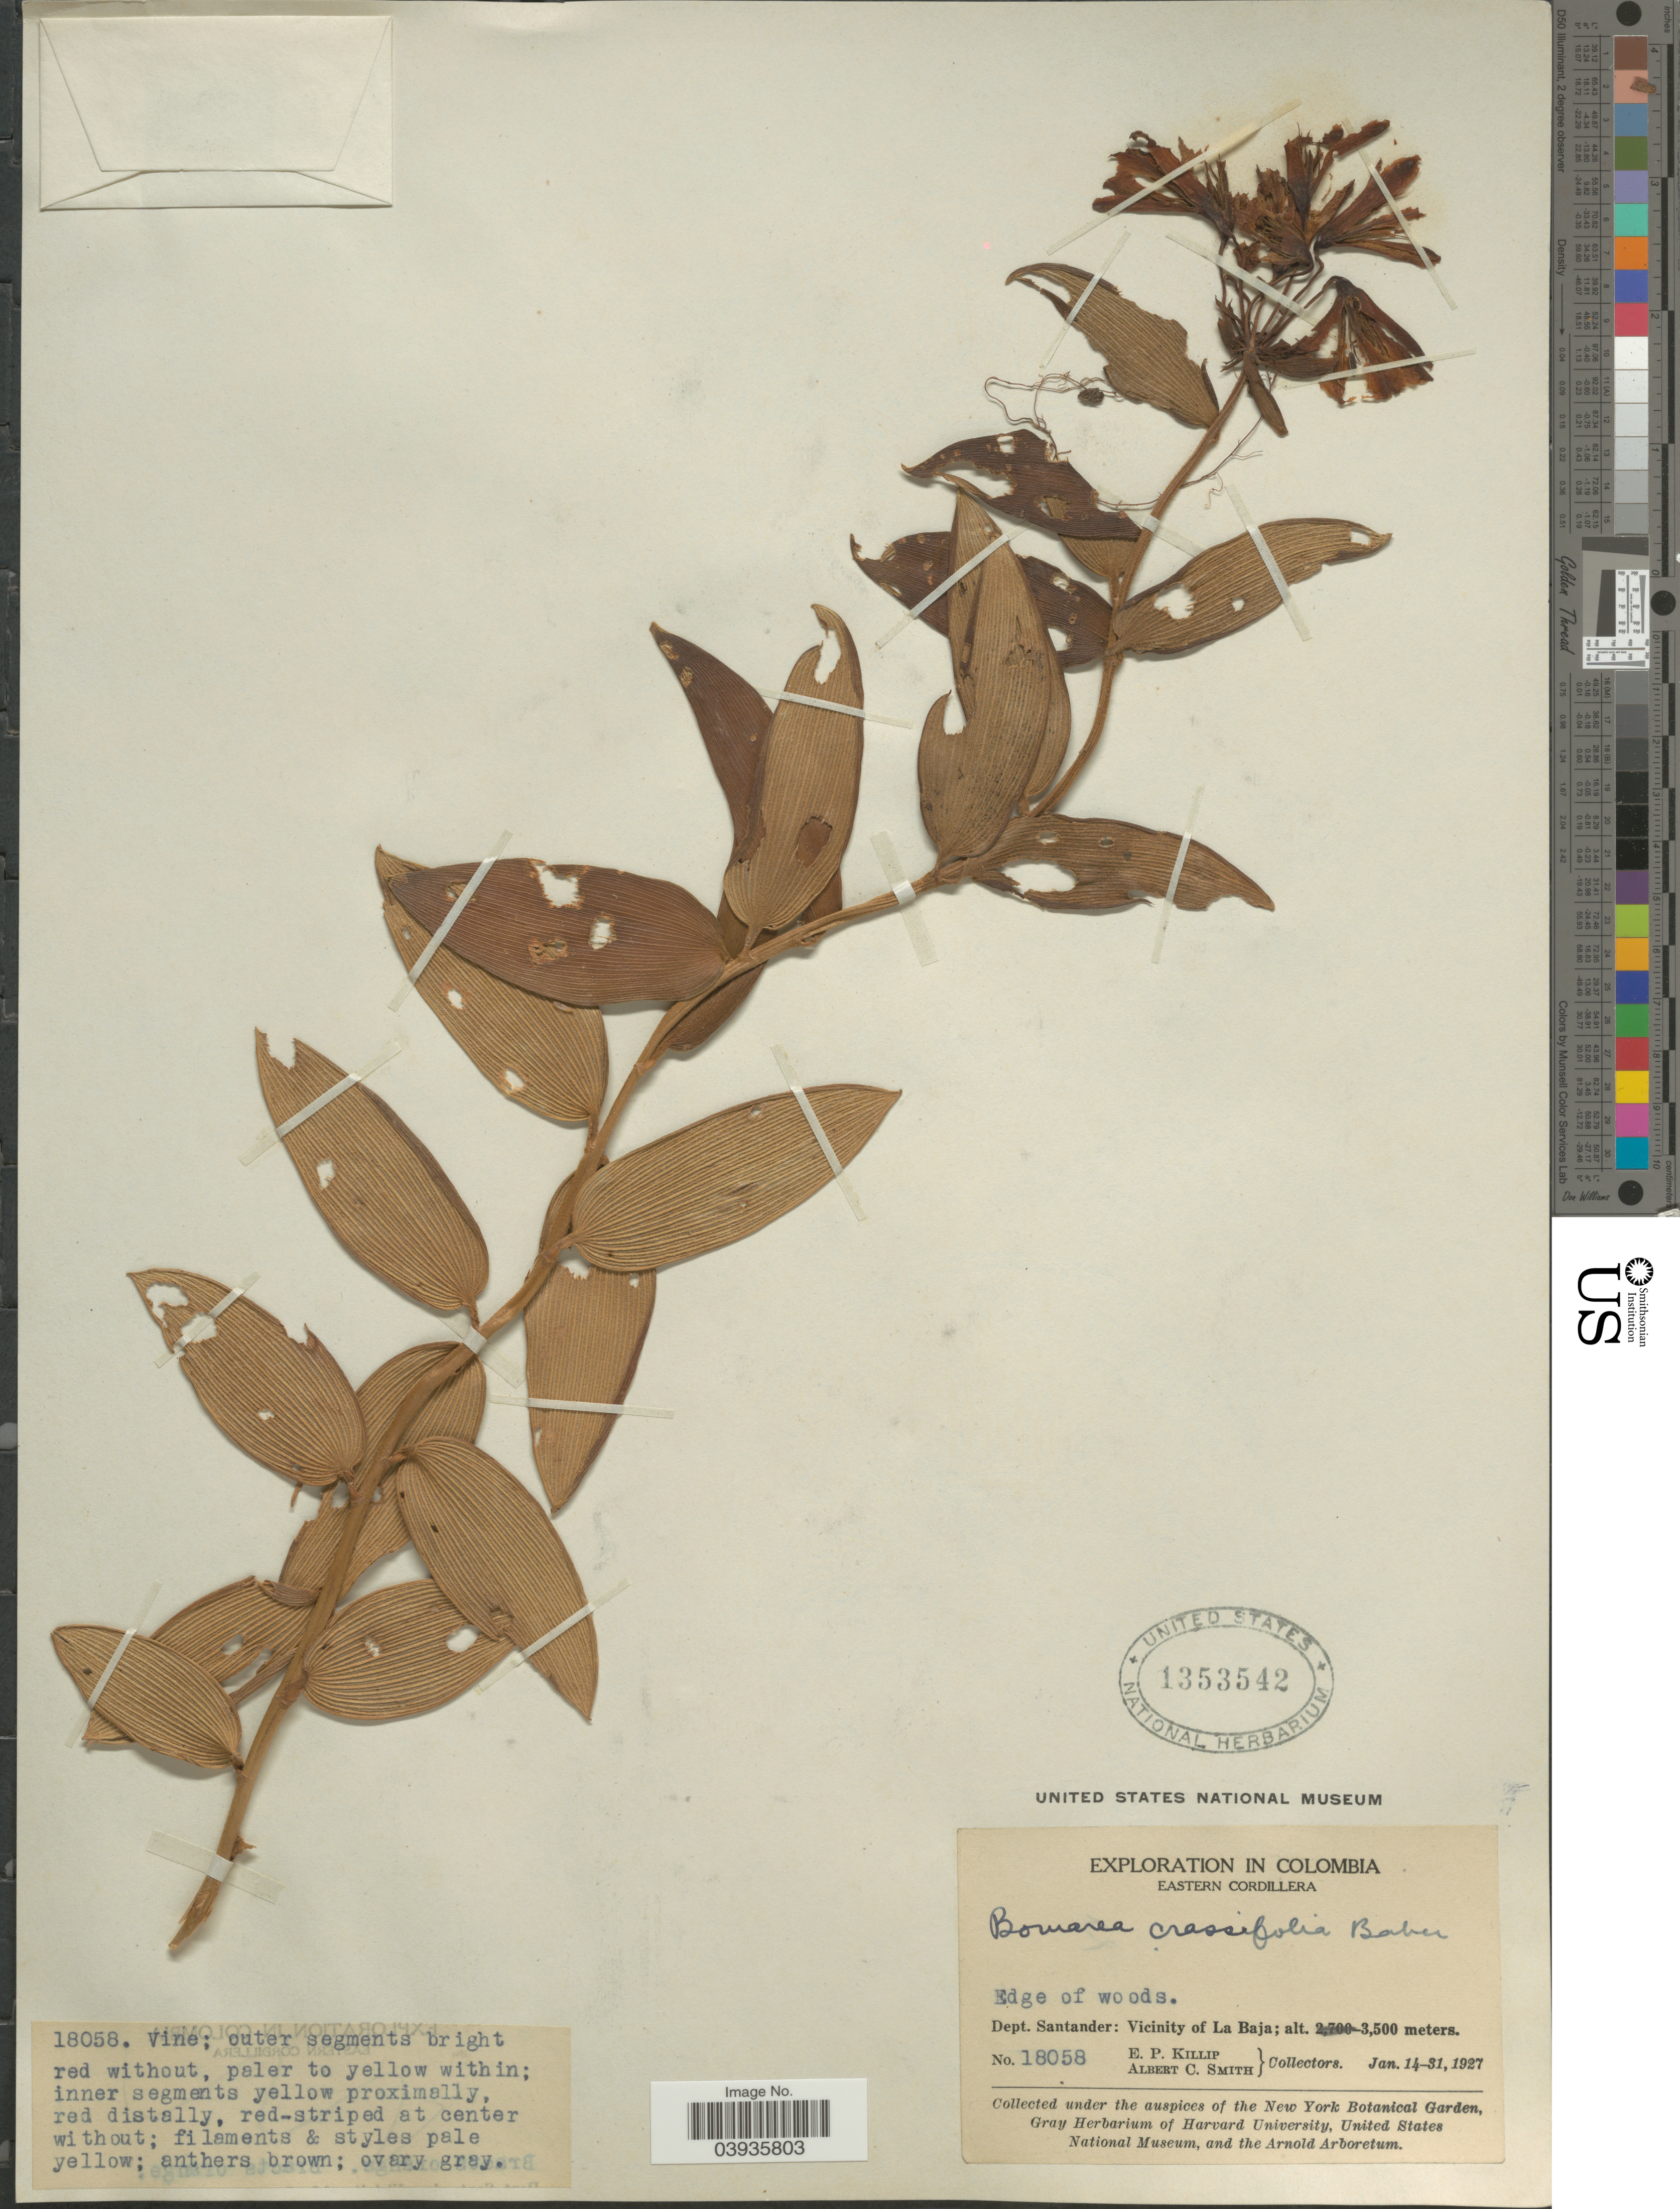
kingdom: Plantae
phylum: Tracheophyta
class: Liliopsida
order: Liliales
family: Alstroemeriaceae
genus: Bomarea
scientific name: Bomarea crassifolia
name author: Baker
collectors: E. P. Killip & A. C. Smith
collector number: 18058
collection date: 1927-01-14/1927-01-31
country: Colombia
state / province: Santander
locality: Eastern Cordillera. Dept. Santander: Vicinity of La Baja.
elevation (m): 3500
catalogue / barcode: US 1353542